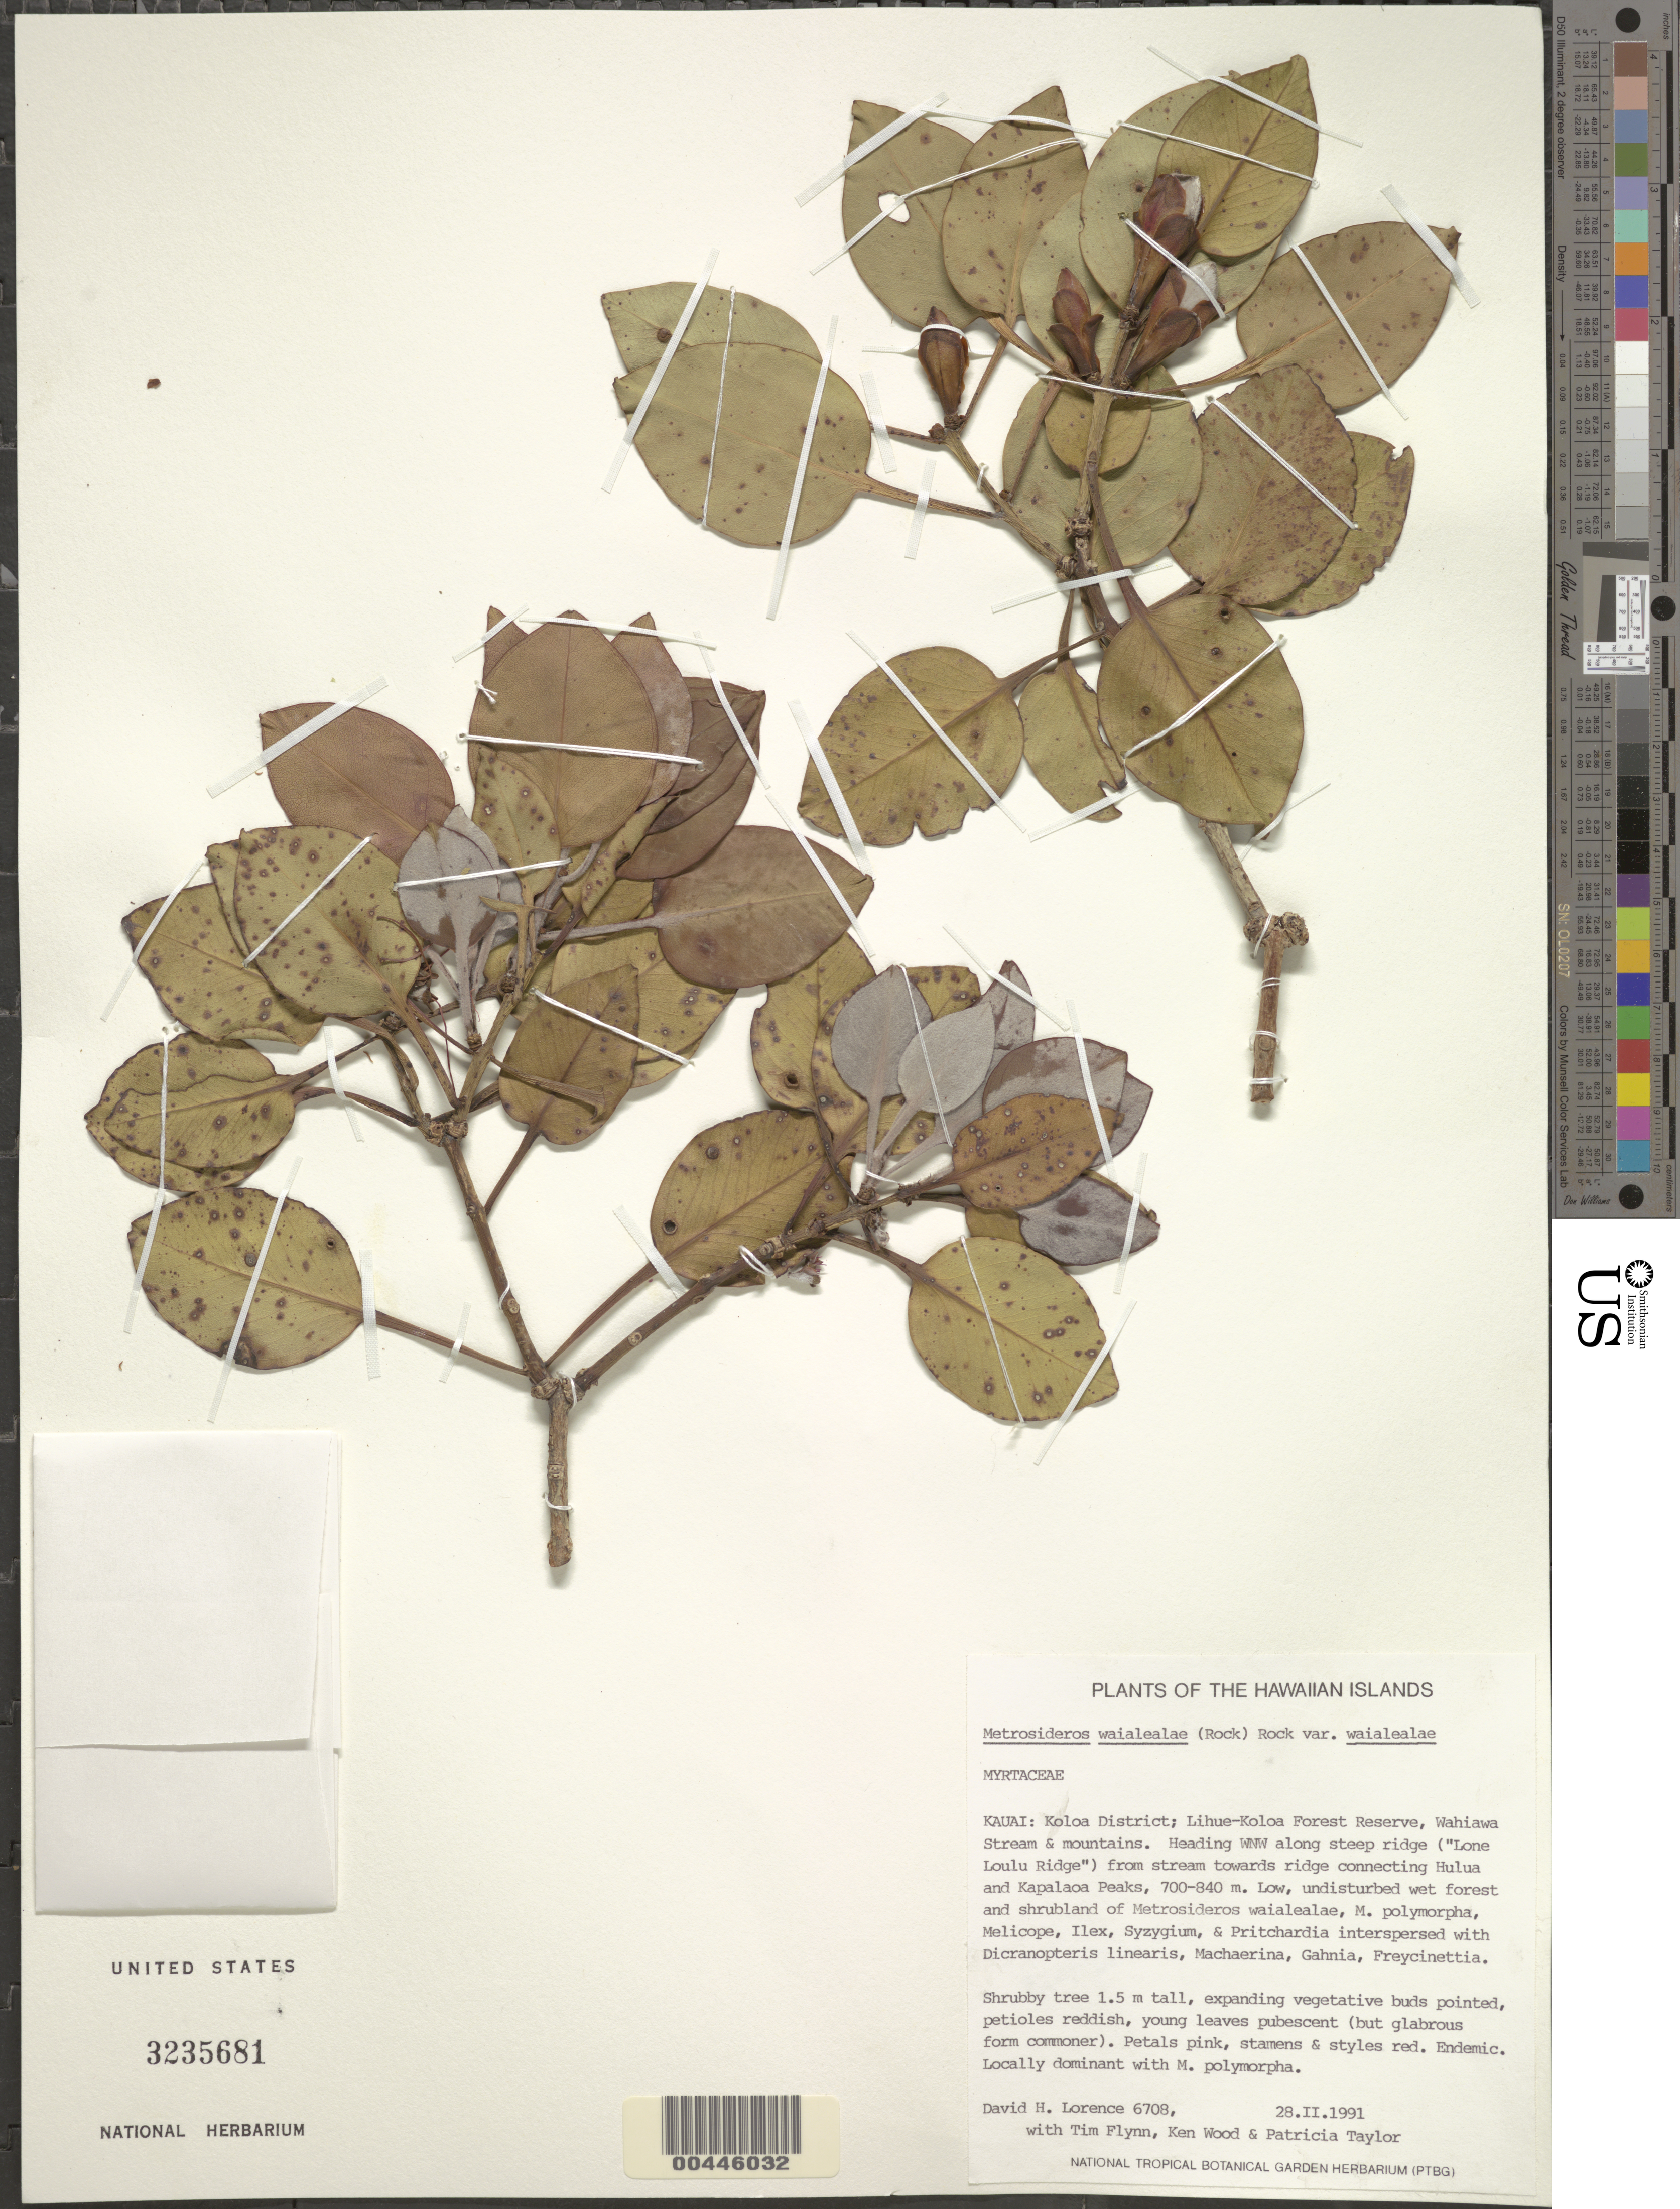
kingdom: Plantae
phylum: Tracheophyta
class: Magnoliopsida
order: Myrtales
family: Myrtaceae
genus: Metrosideros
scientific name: Metrosideros waialealae var. waialealae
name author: (Rock) Rock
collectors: D. Lorence, T. W. Flynn, K. Wood & P. G. Taylor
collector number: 6708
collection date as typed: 28 Feb 1991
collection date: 1991-02-28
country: United States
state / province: Hawaii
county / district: Kauai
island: Kaua'i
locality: Koloa Dist, Lihue-Koloa For Res, Wahiawa str and mts, WNW along Lone Loulu Ridge, towards ridge btw Hulua and Kapalaoa Peaks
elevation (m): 700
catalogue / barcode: US 3235681